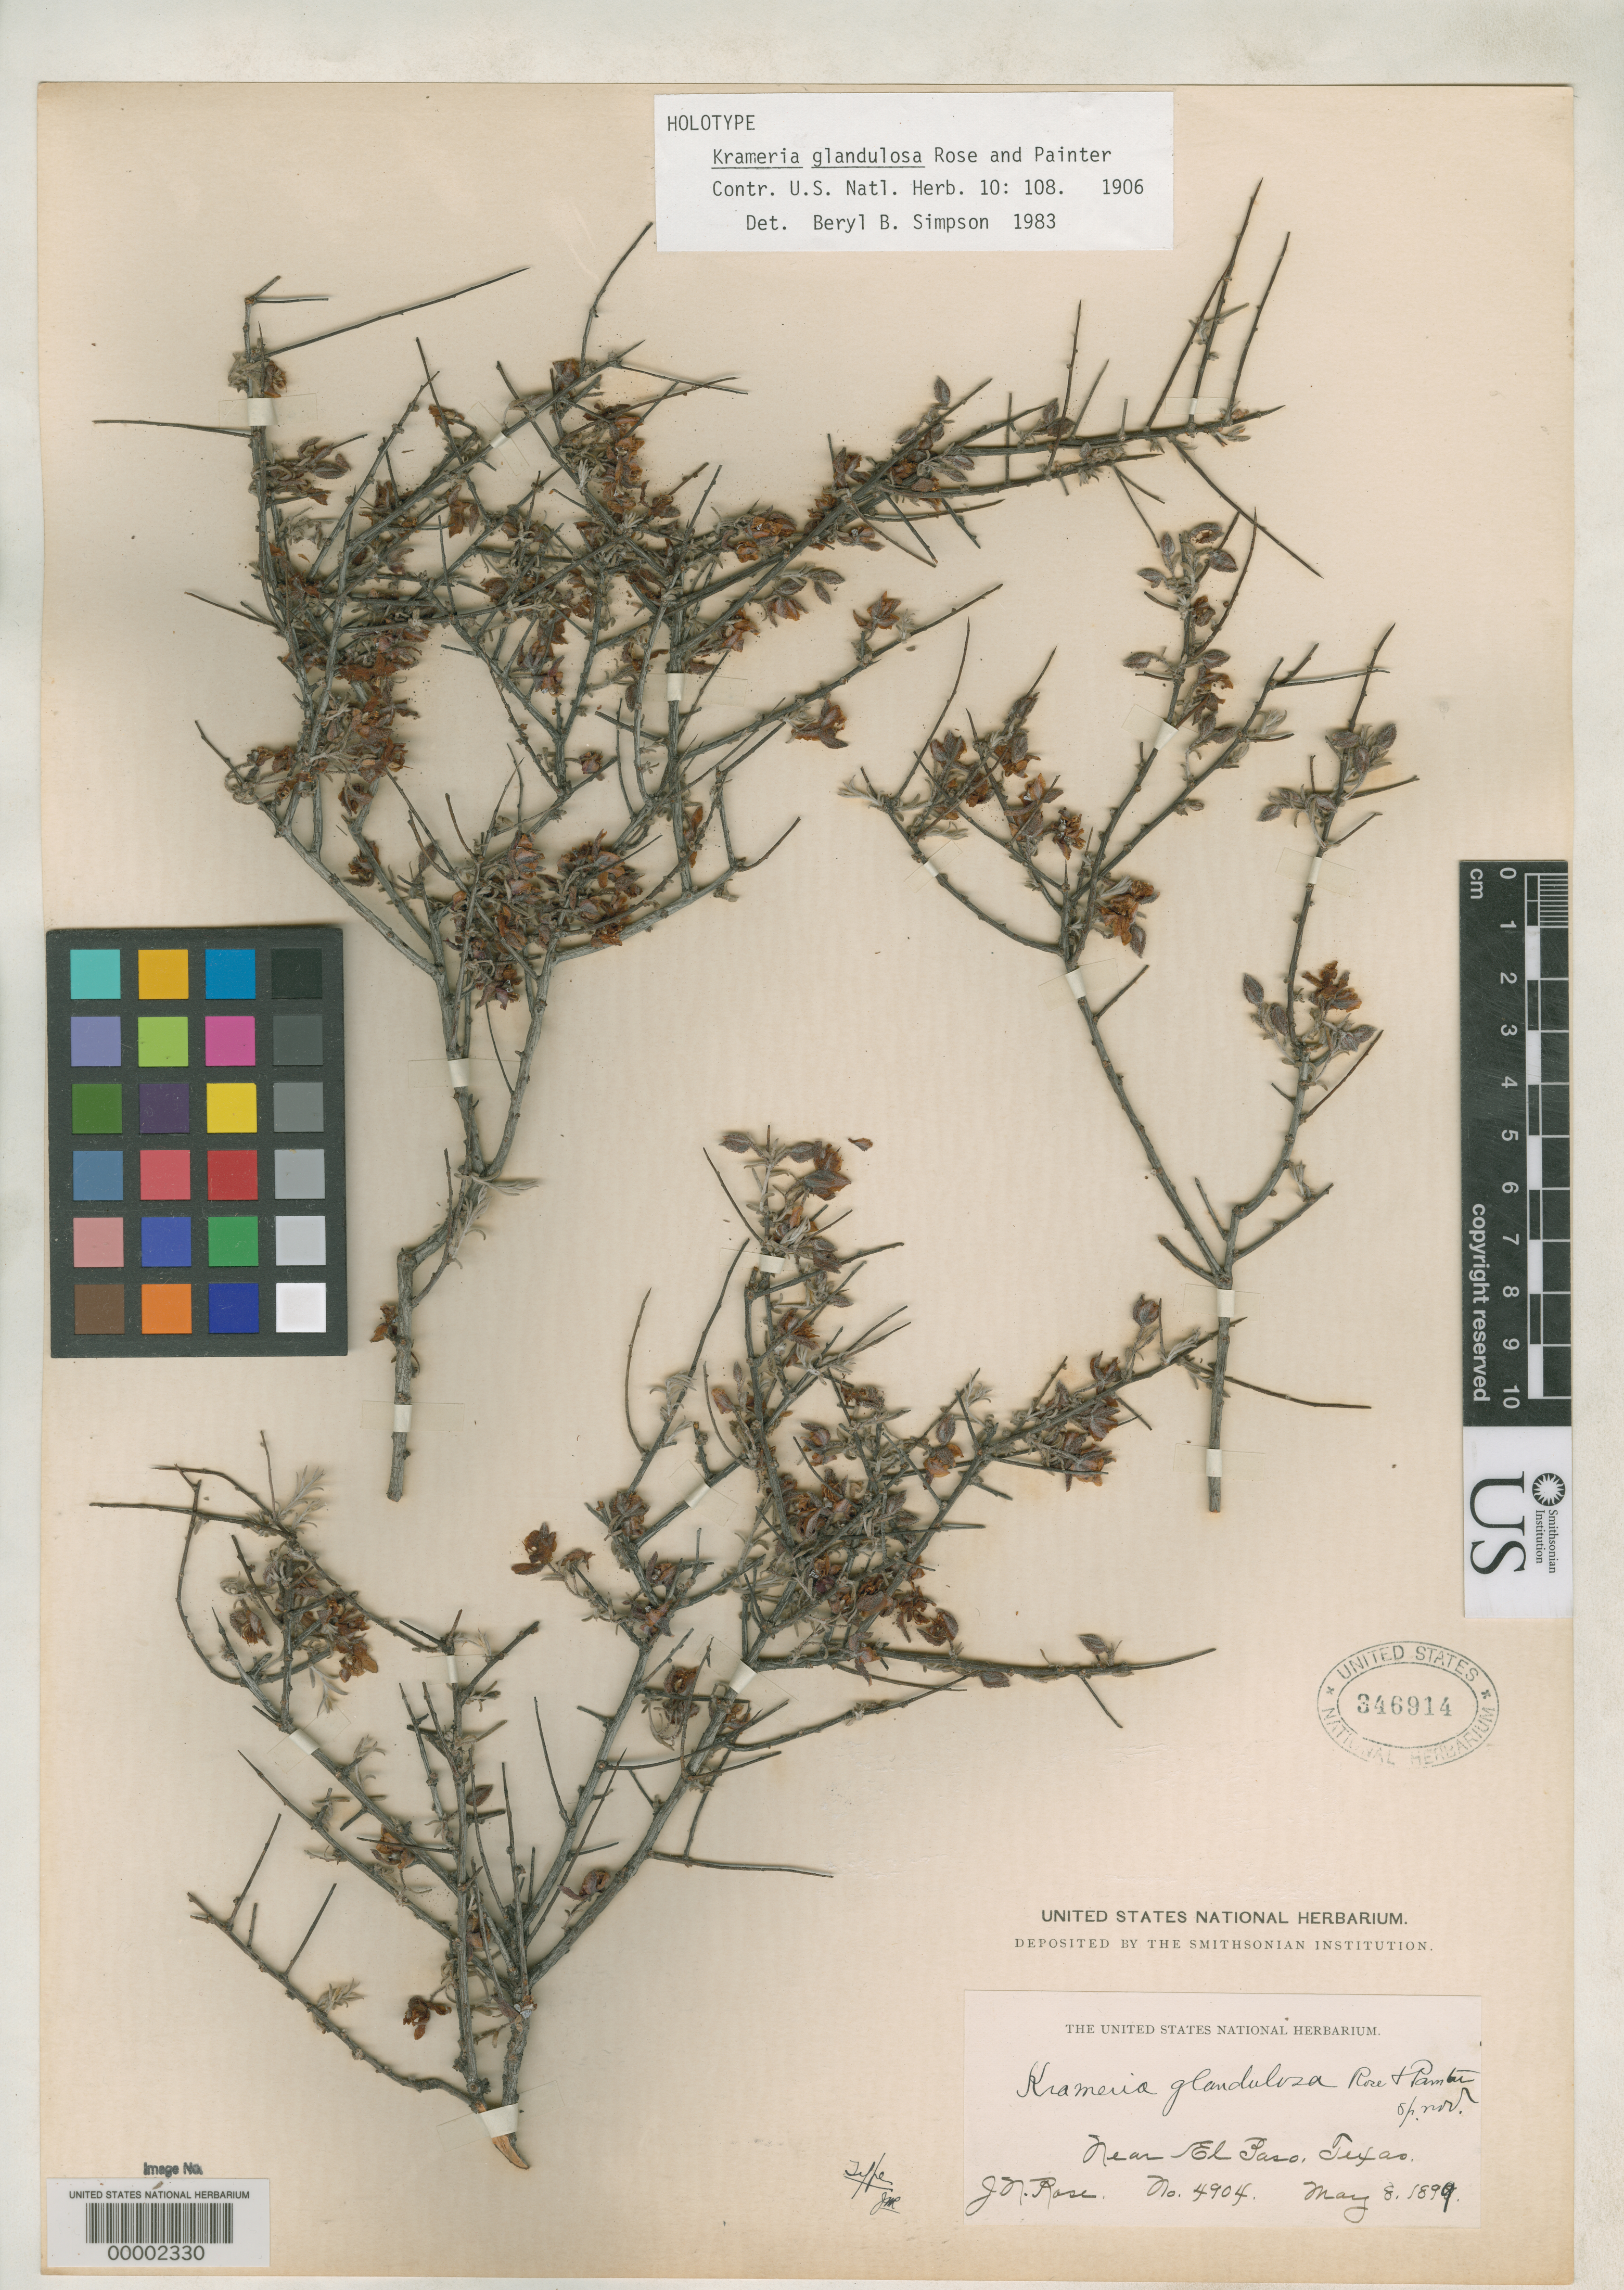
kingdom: Plantae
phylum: Tracheophyta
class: Magnoliopsida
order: Zygophyllales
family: Krameriaceae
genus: Krameria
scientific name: Krameria glandulosa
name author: Rose & J.H. Painter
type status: Holotype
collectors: J. N. Rose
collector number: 4904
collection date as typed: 08 May 1899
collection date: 1899-05-08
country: United States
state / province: Texas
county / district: El Paso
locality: Near El Paso.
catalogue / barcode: US 346914